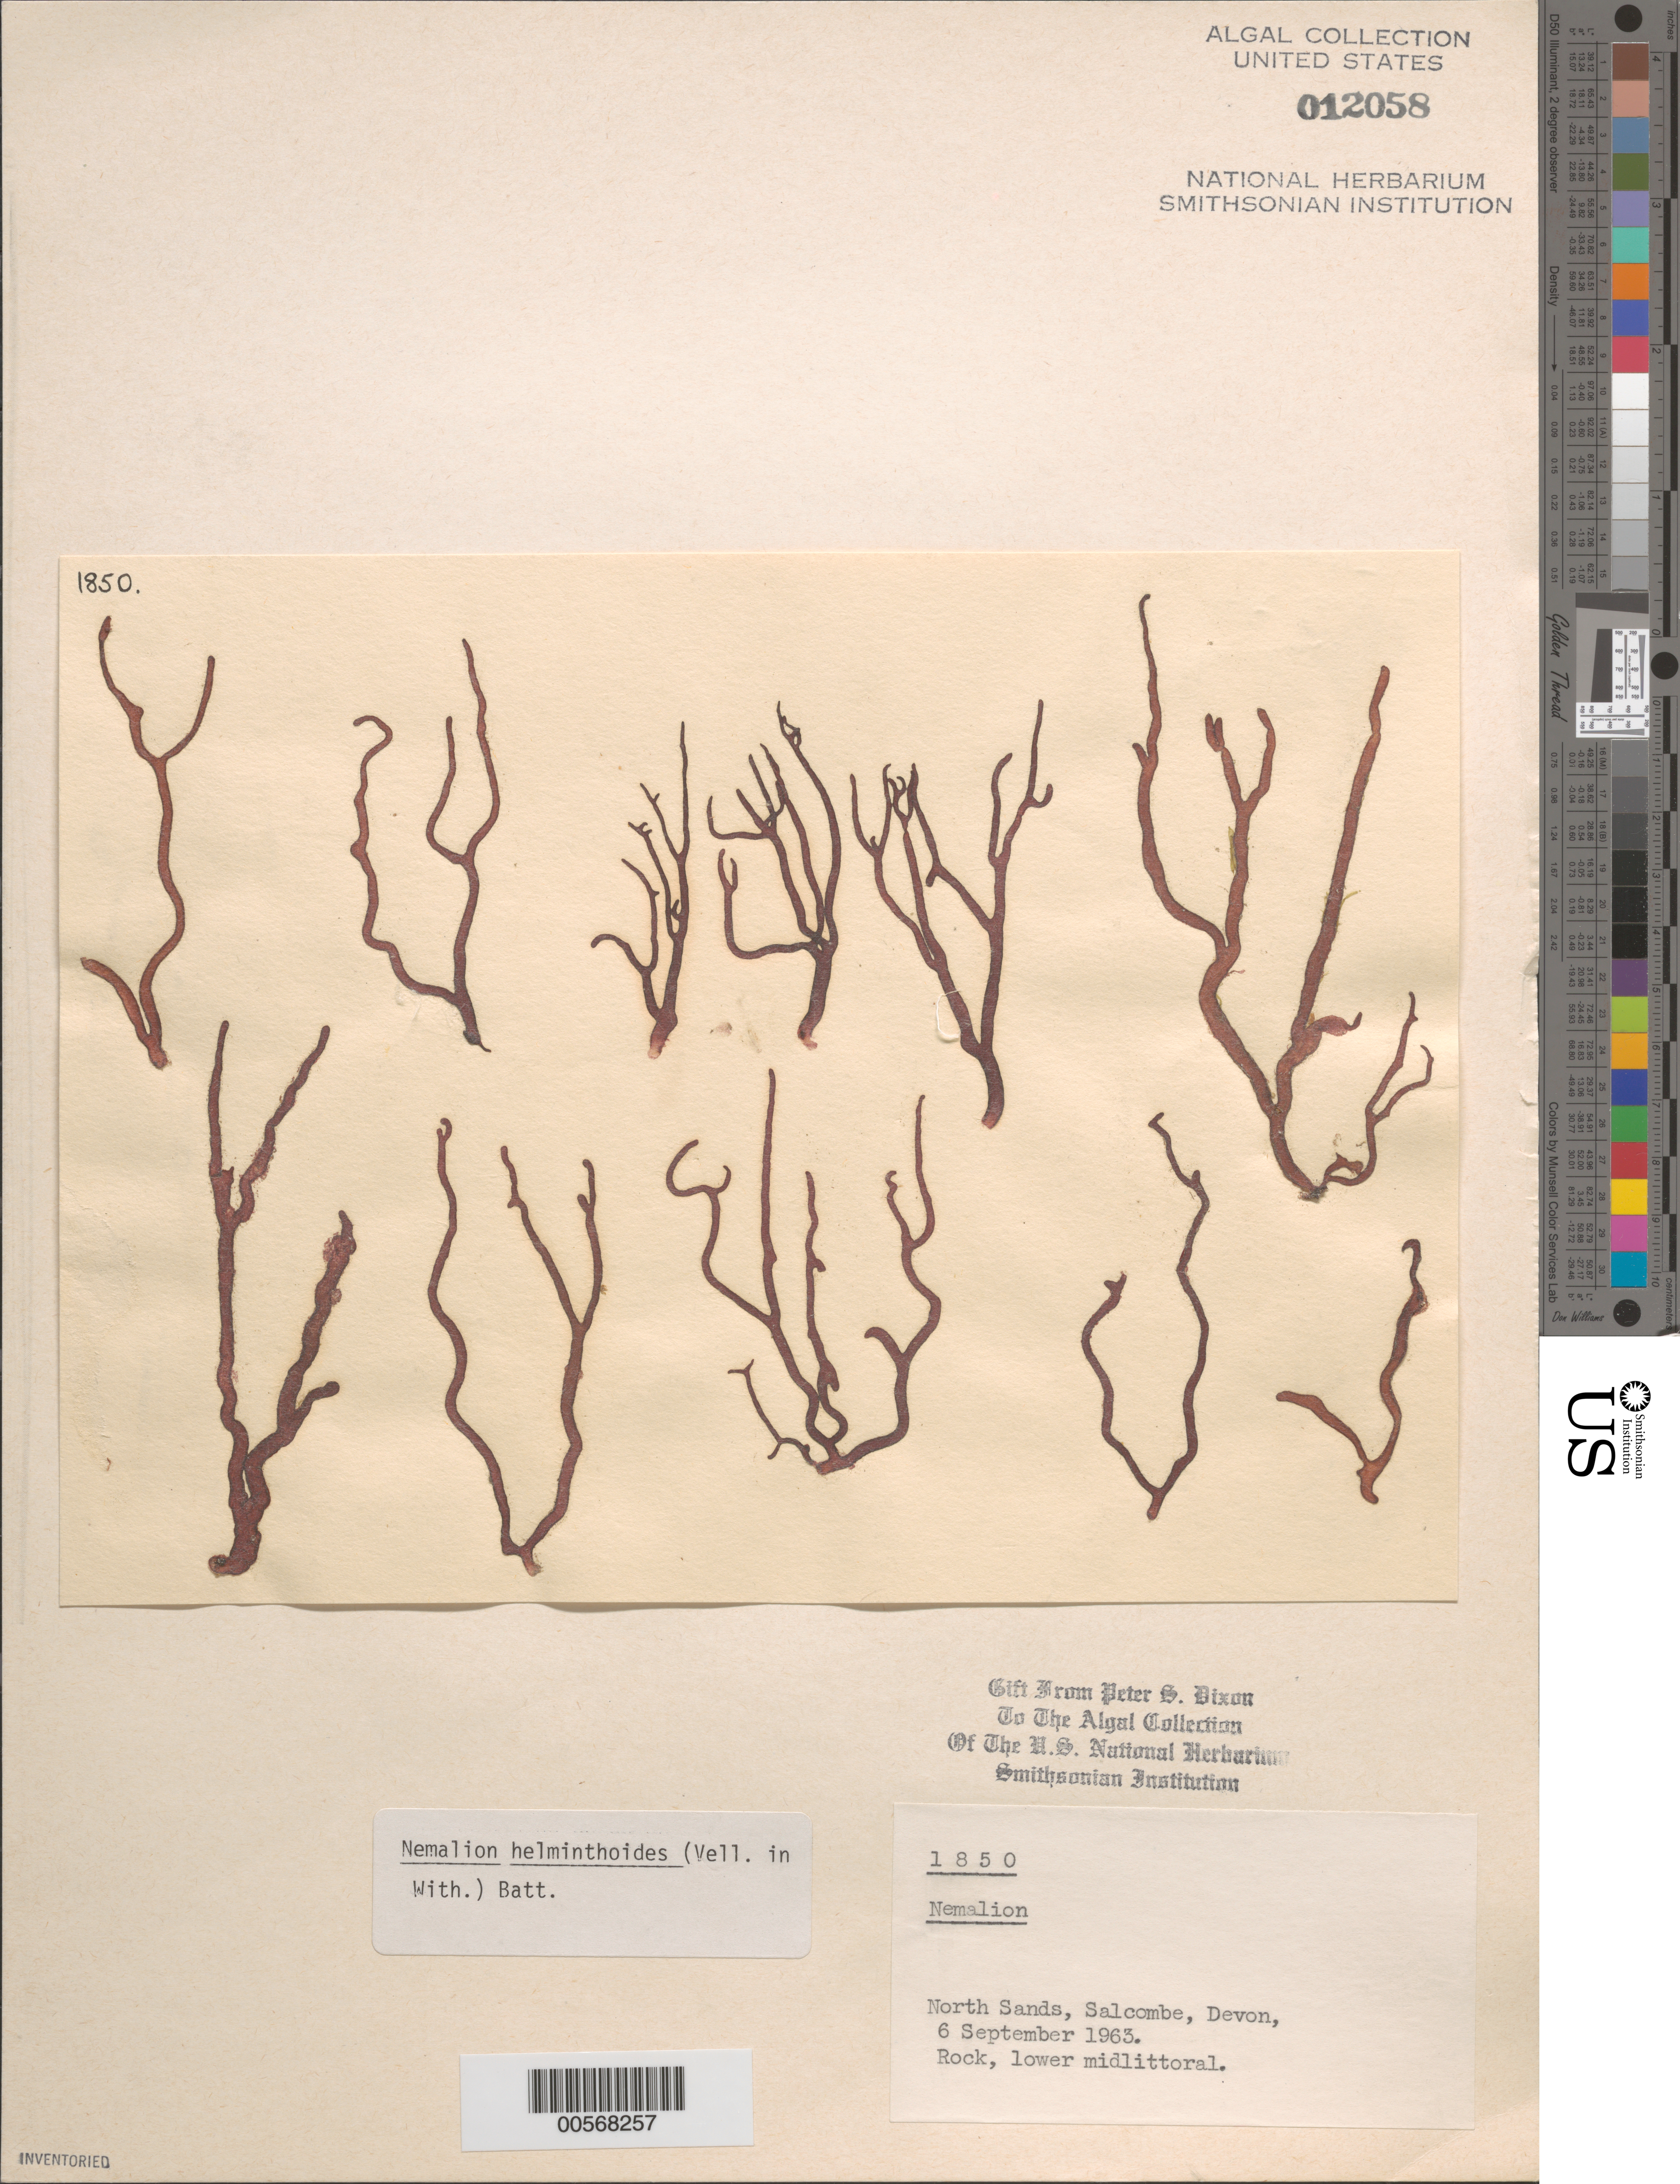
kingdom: Plantae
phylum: Rhodophyta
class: Florideophyceae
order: Nemaliales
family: Nemaliaceae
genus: Nemalion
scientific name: Nemalion multifidum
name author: (Lyngb.) Chauvin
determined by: Algae name updating Project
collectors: P. S. Dixon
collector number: PSD 1850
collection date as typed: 06 Sep 1963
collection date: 1963-09-06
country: United Kingdom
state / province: England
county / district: Devon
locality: North Sands, Salcombe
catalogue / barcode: US 12058